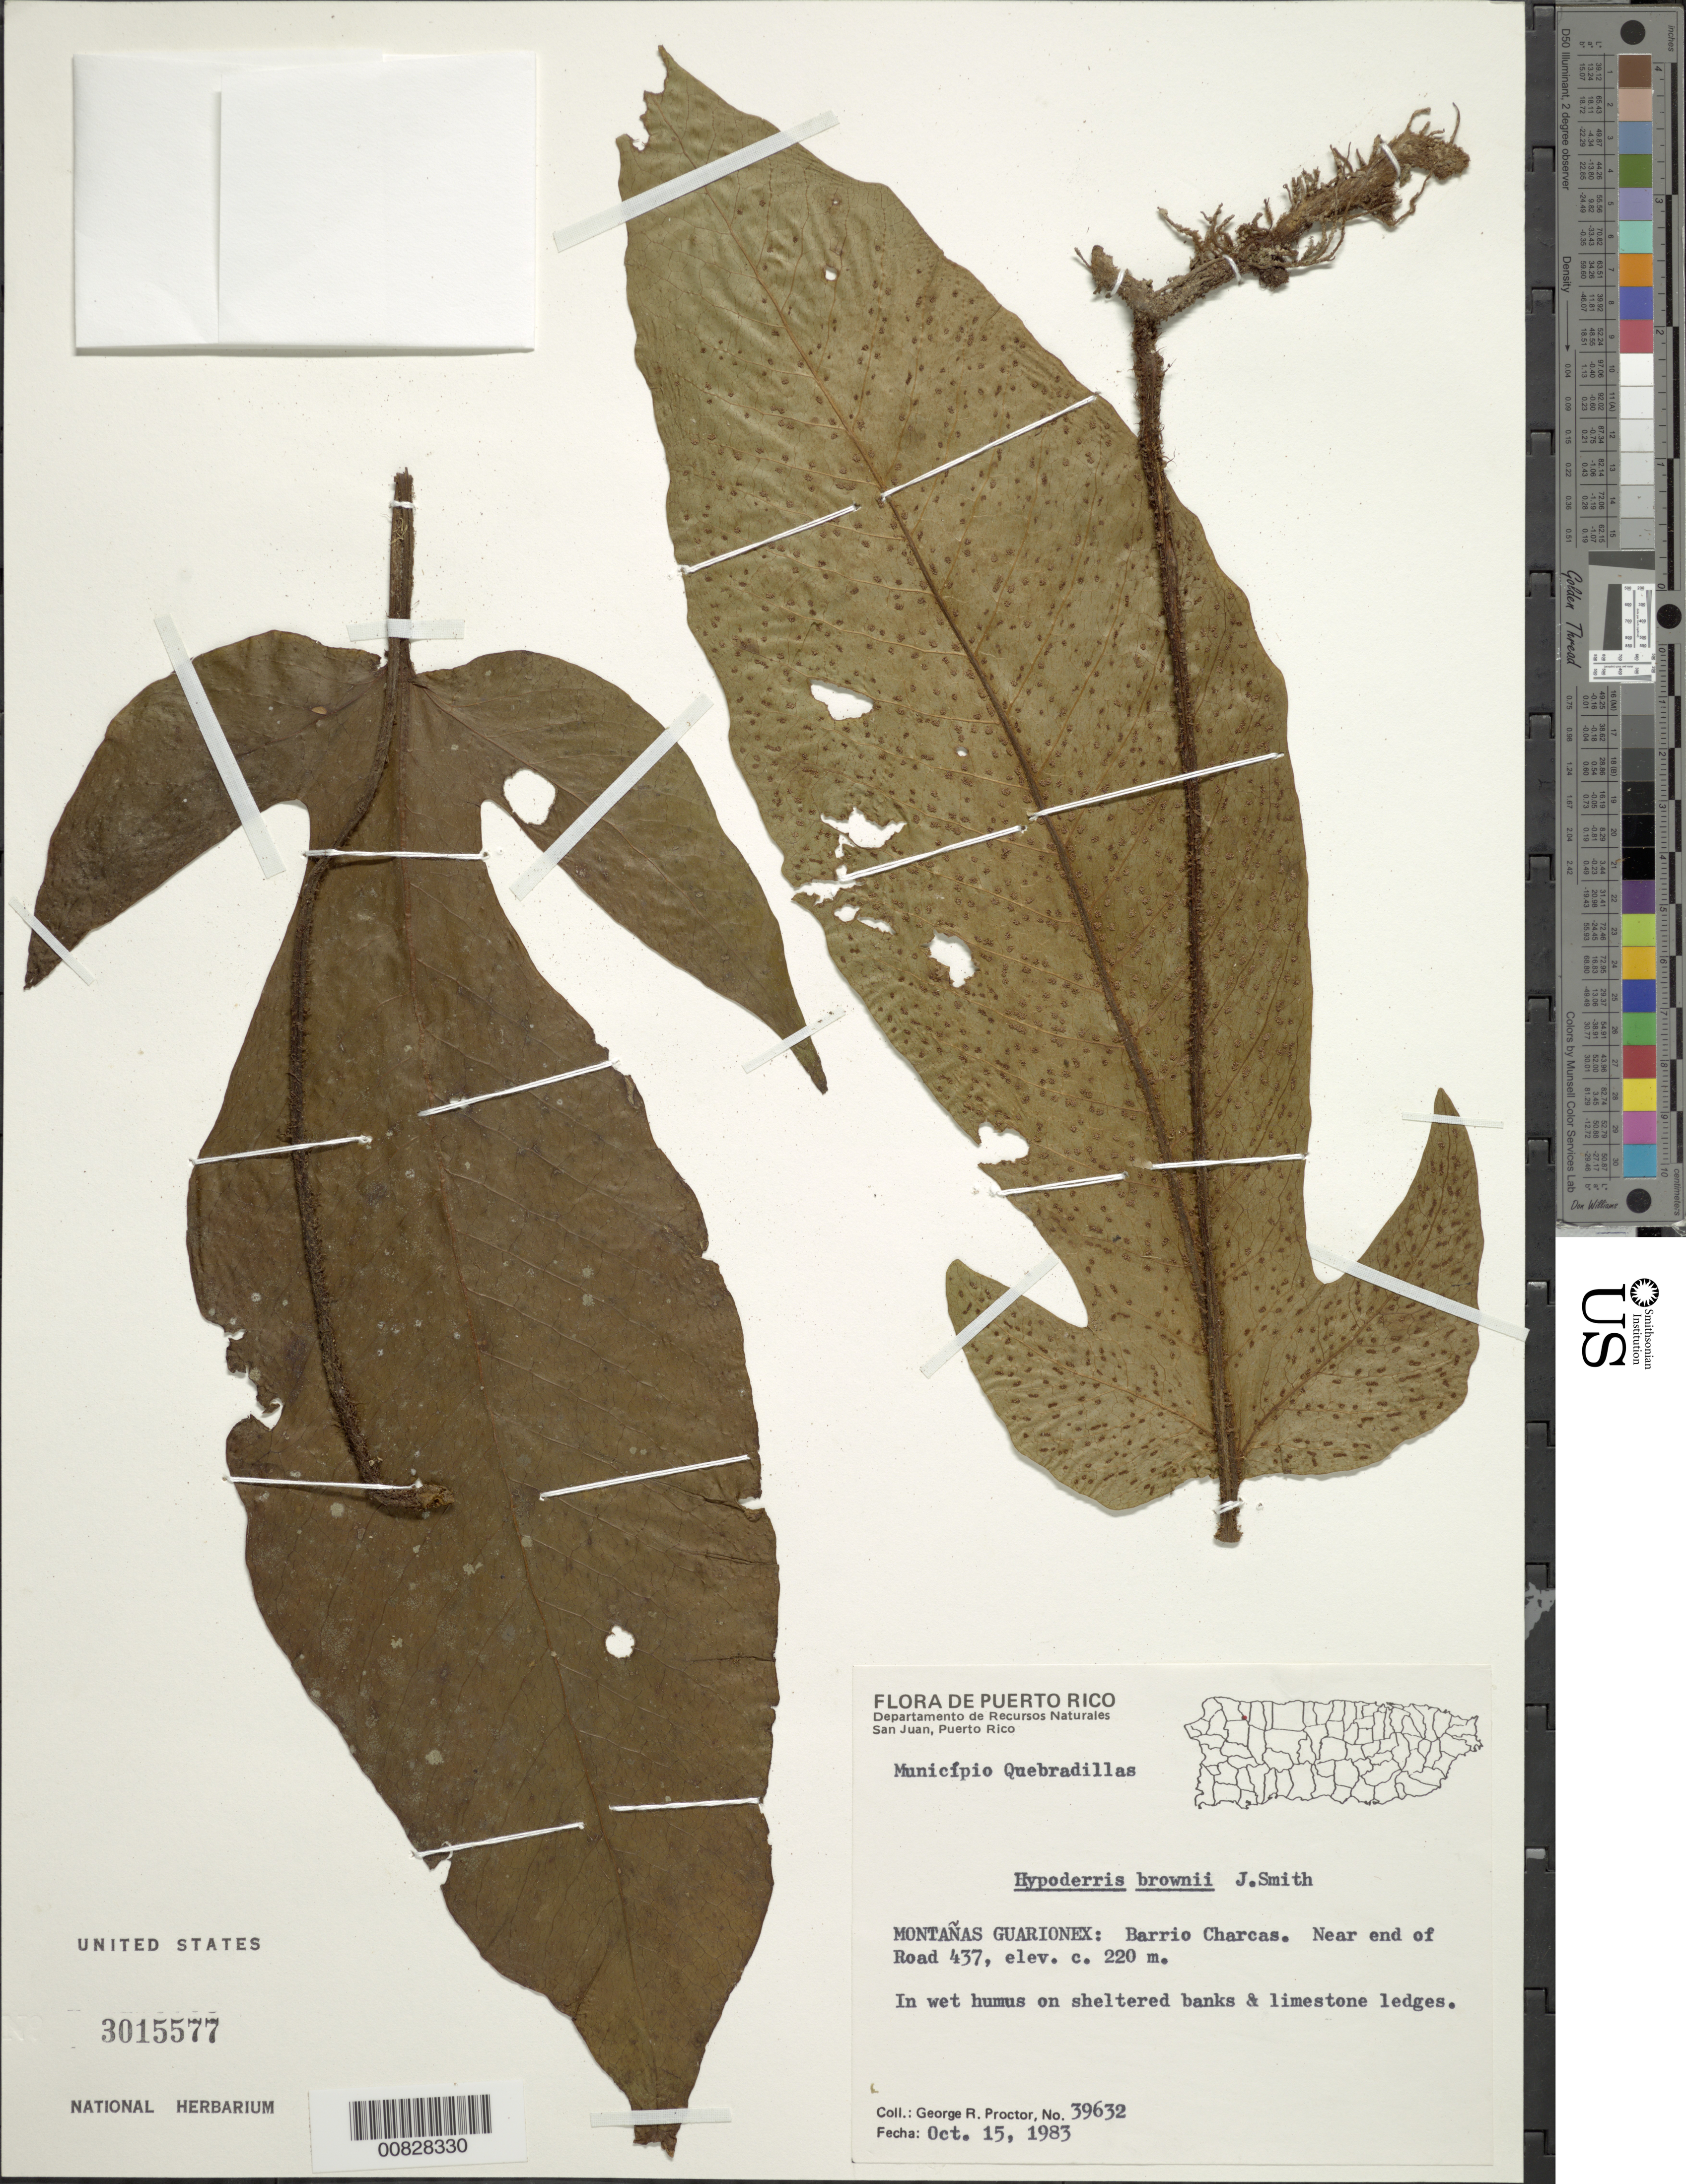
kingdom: Plantae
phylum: Tracheophyta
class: Polypodiopsida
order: Polypodiales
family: Tectariaceae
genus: Hypoderris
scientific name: Hypoderris brownii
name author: J. Sm.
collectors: G. R. Proctor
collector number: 39632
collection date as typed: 15 Oct 1983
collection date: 1983-10-15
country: Puerto Rico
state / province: Quebradillas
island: Puerto Rico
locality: Montañas Guarionex, Barrio Charcas, near end of Road 437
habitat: Wet humus on sheltered banks and limestone ridges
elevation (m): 220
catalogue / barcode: US 3015577